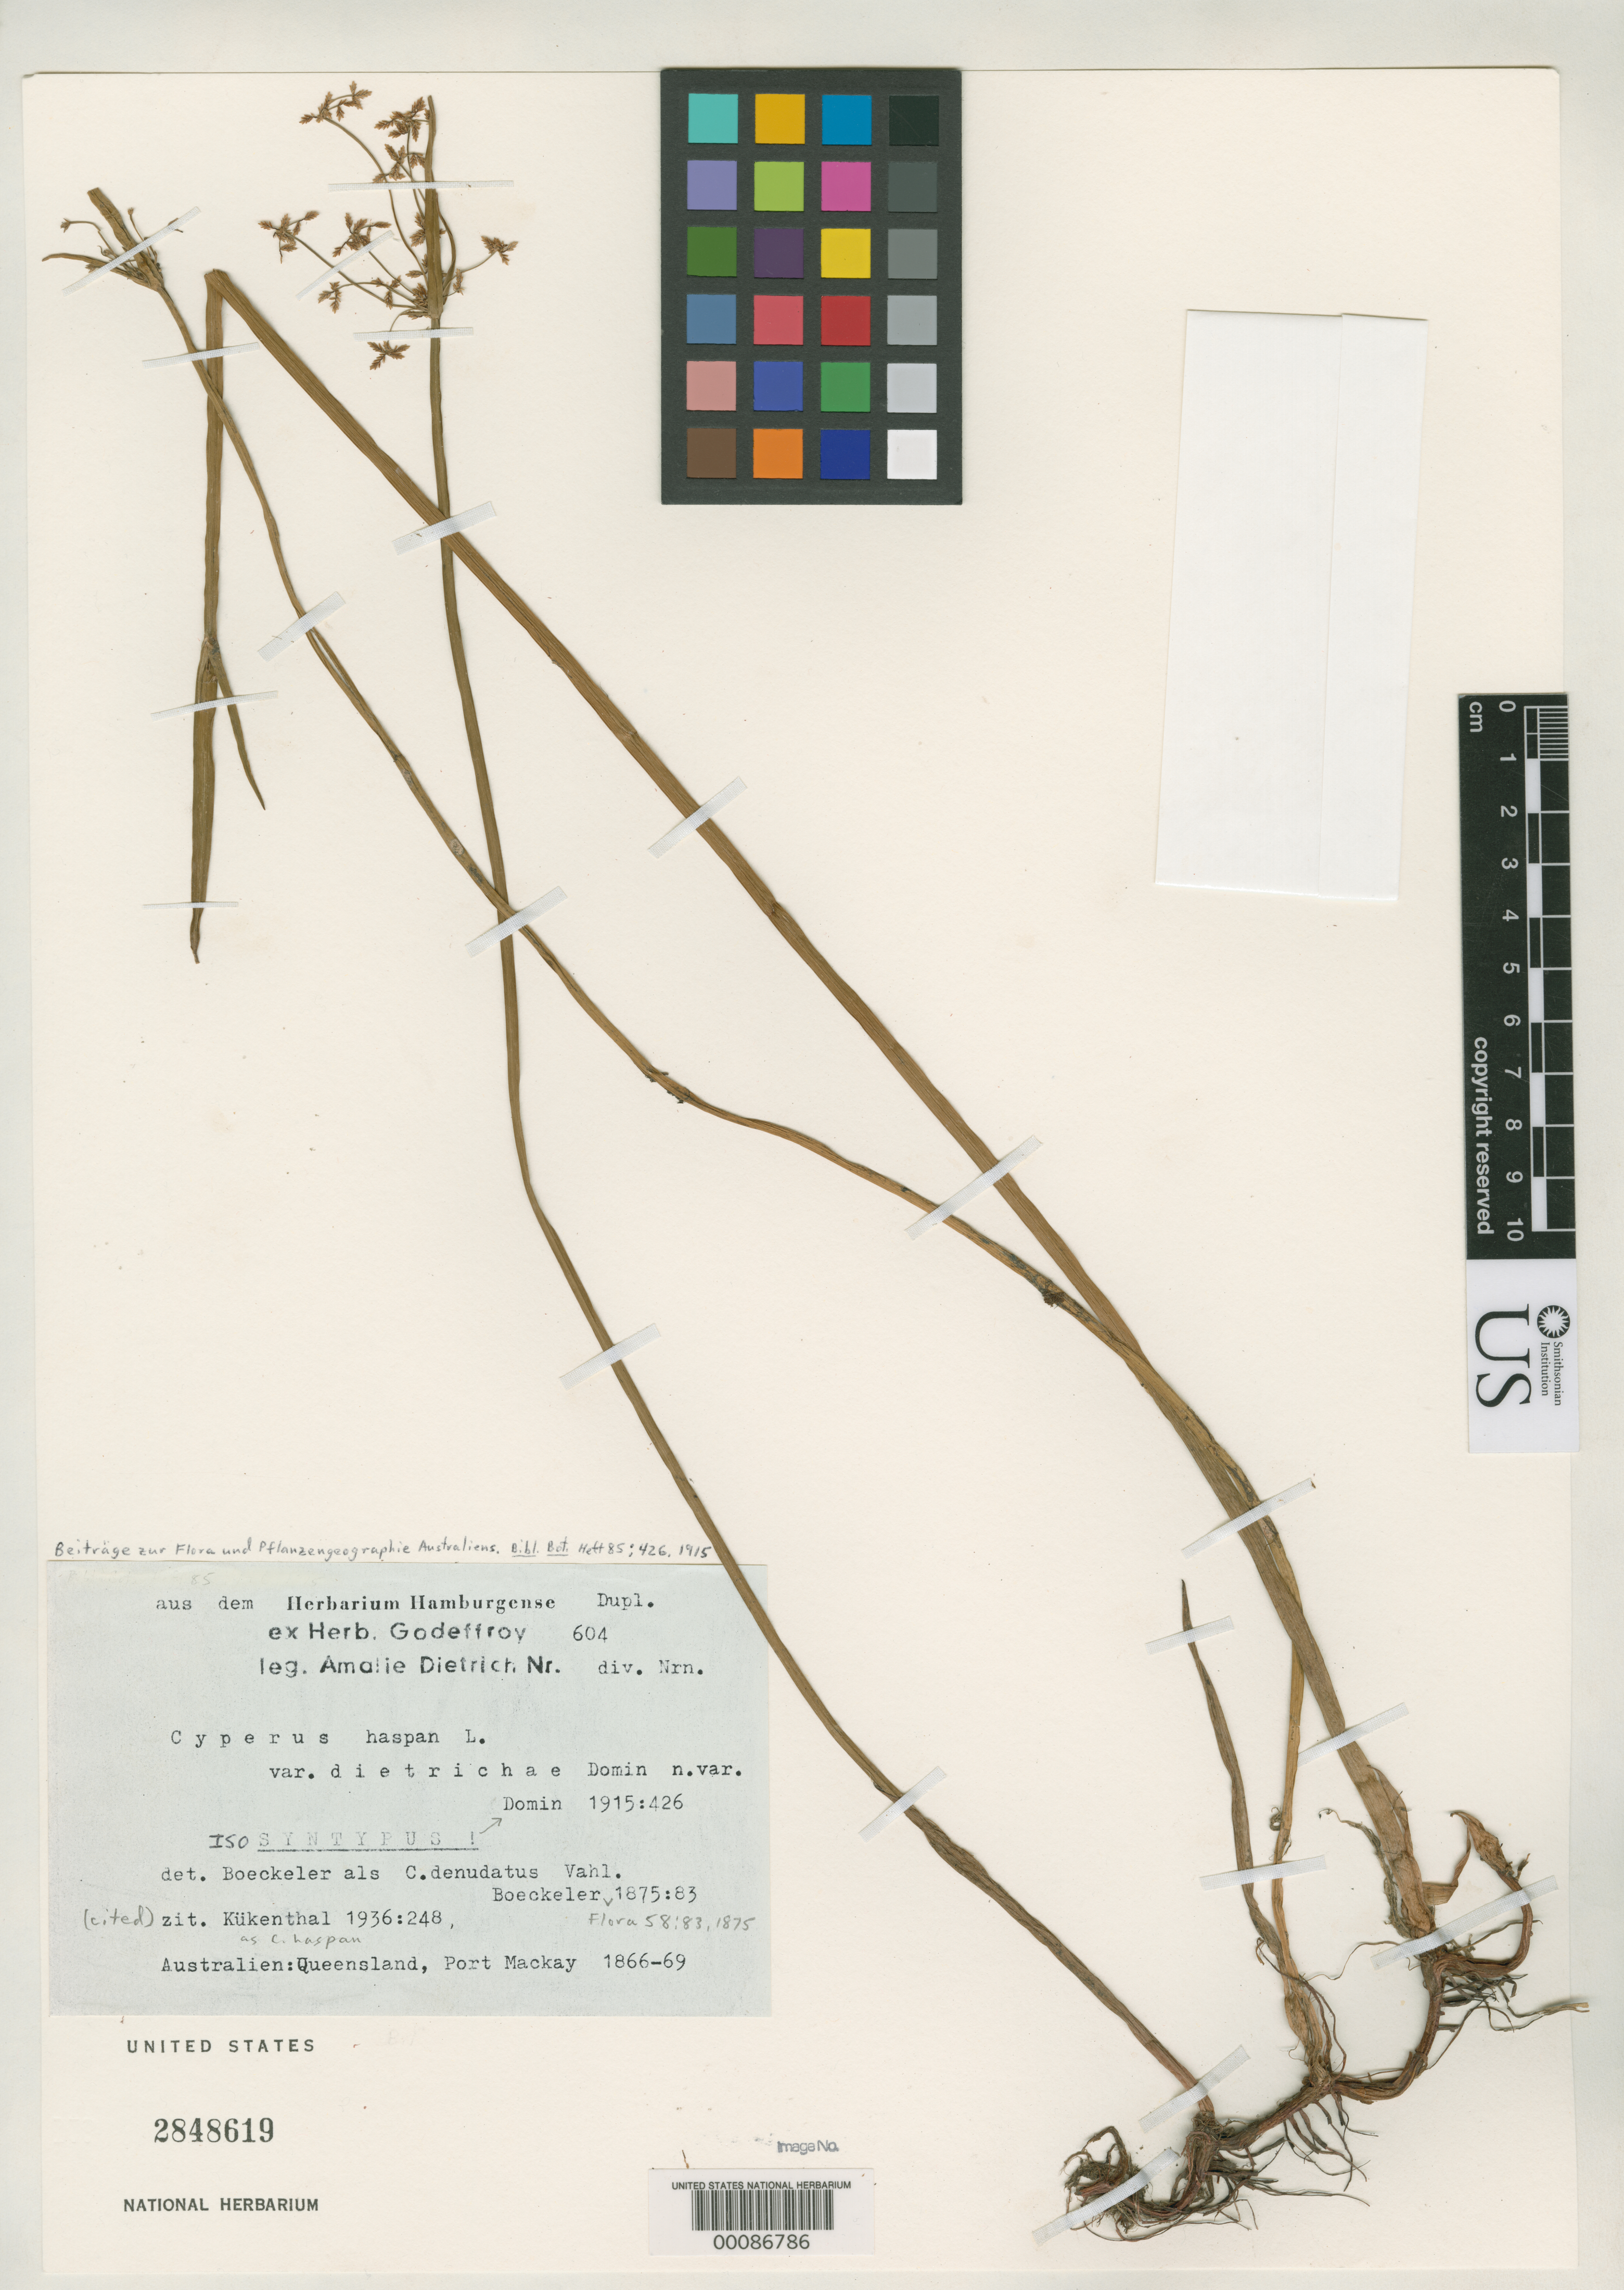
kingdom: Plantae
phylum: Tracheophyta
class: Liliopsida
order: Poales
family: Cyperaceae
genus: Cyperus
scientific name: Cyperus haspan var. dietrichiae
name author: Domin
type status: Isosyntype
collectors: A. Dietrich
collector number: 604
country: Australia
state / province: Queensland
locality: Port Mackay.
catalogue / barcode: US 2848619